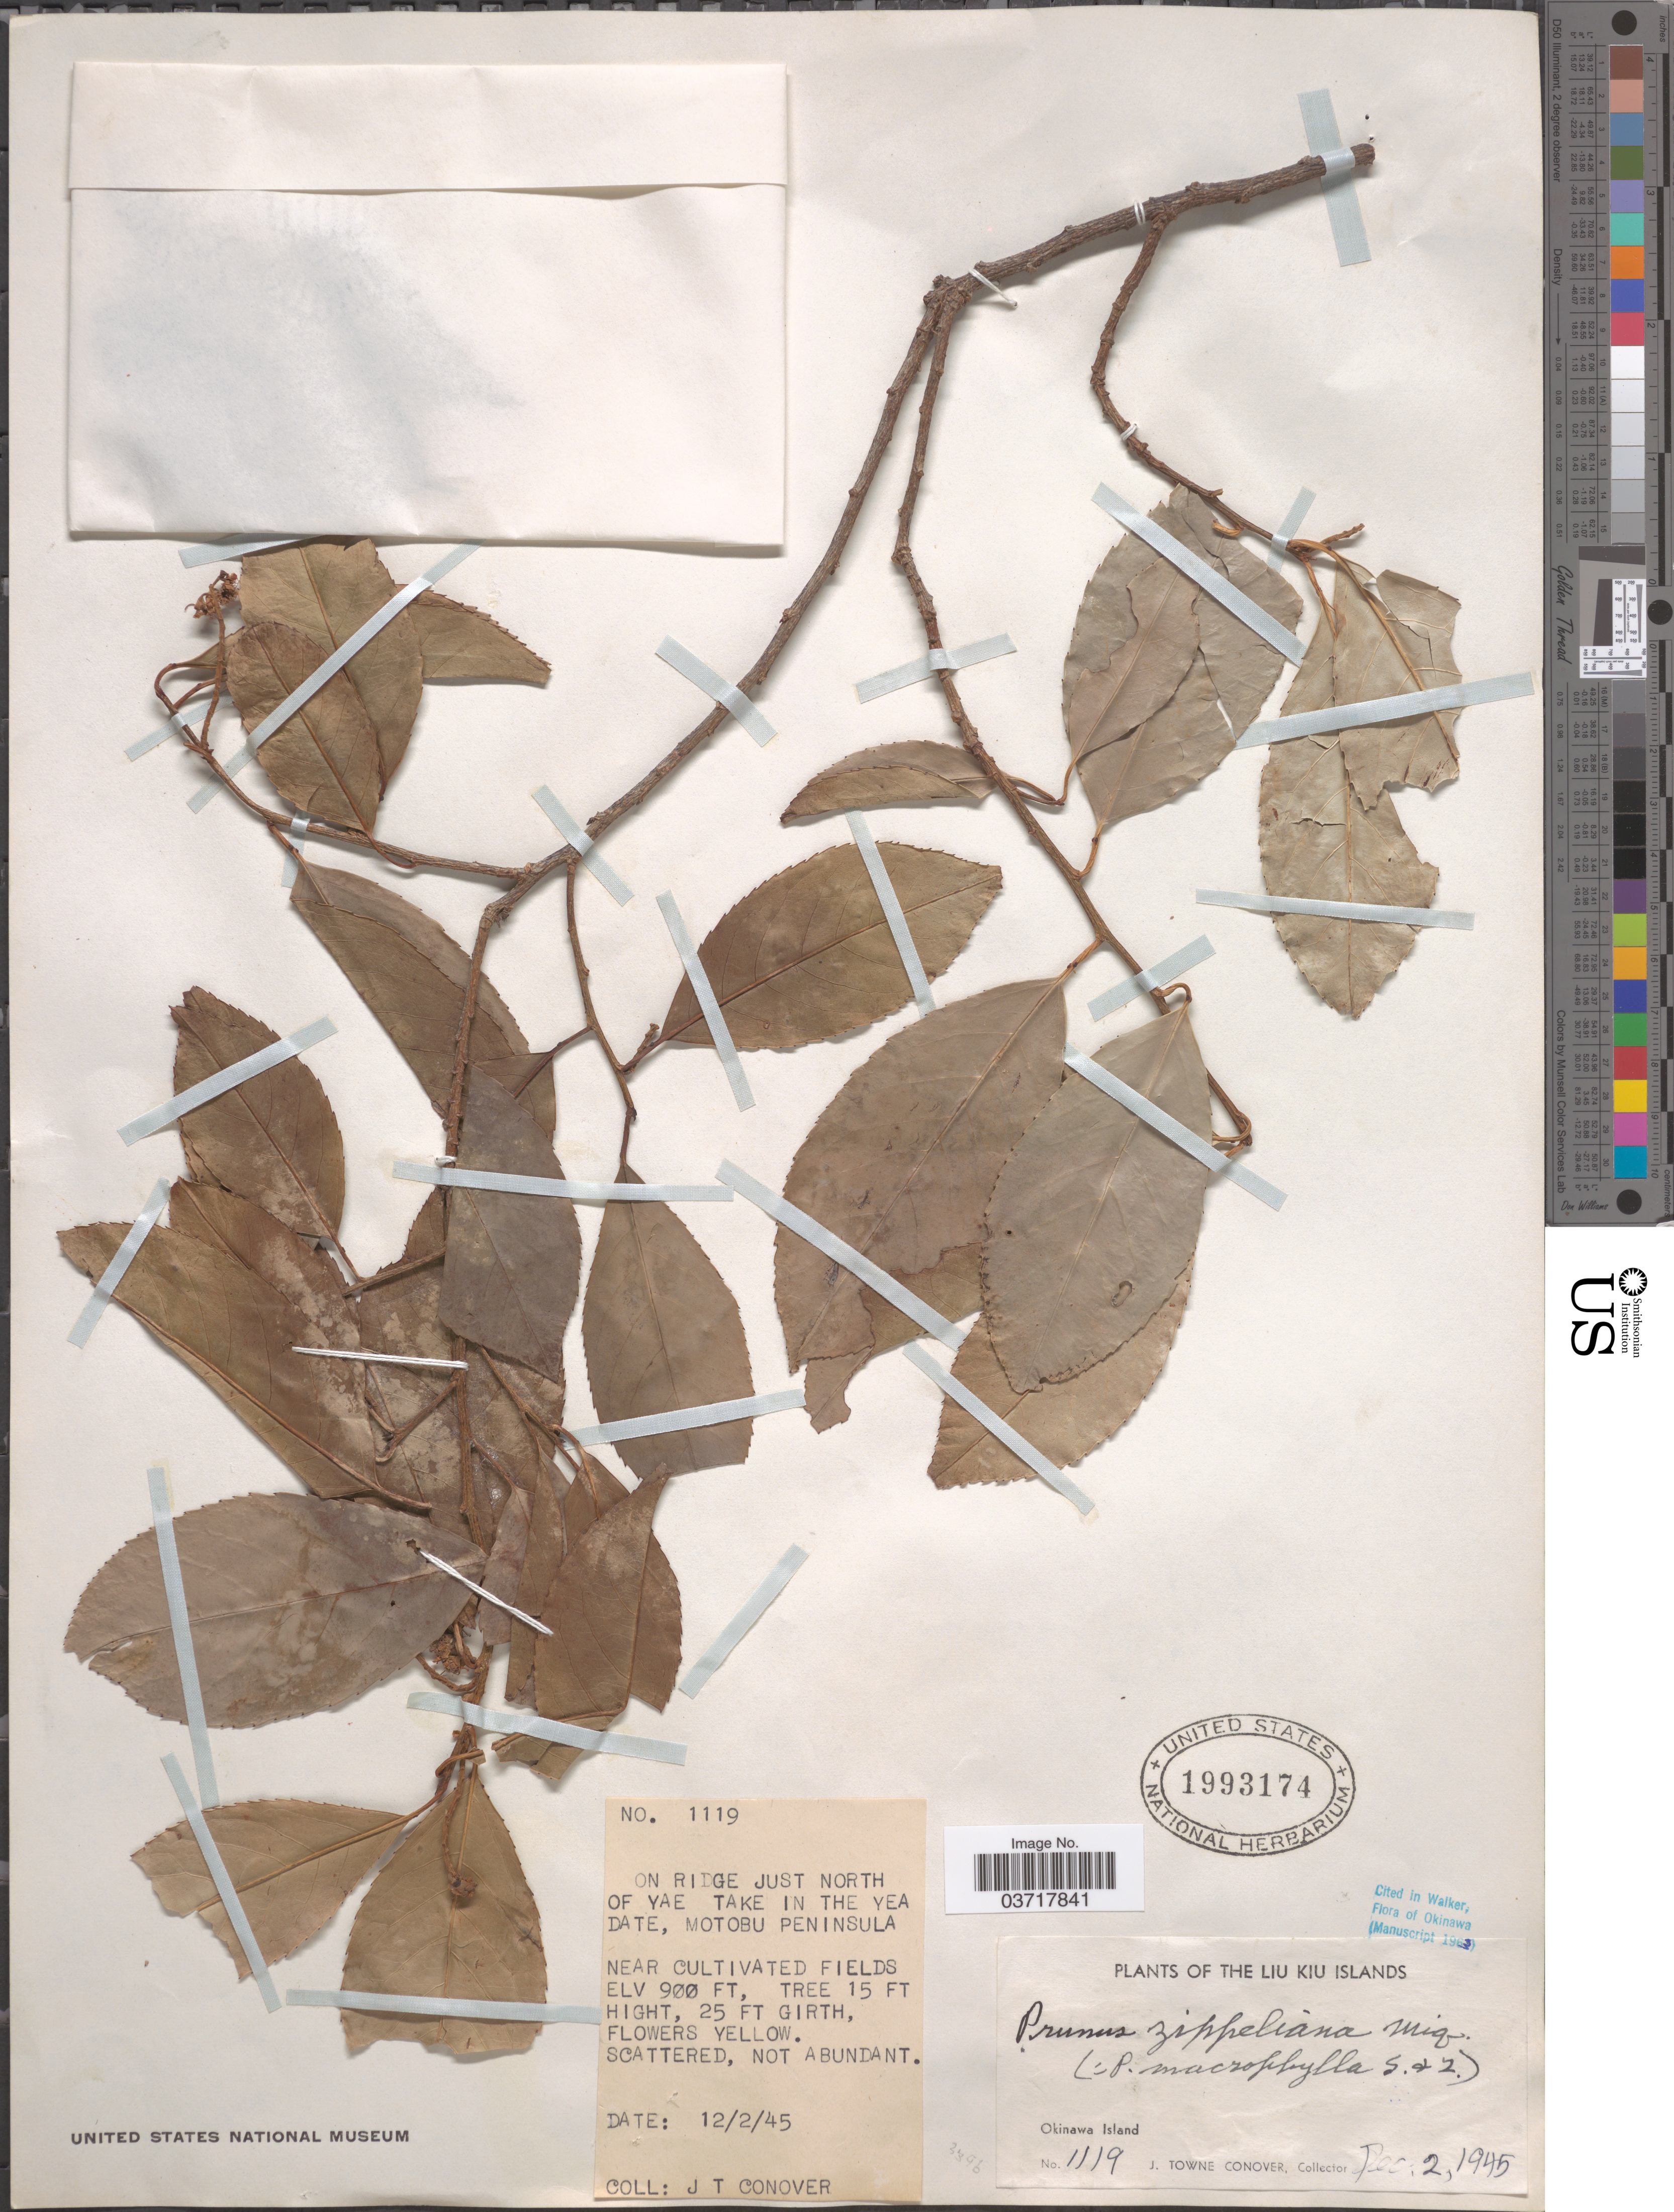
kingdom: Plantae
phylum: Tracheophyta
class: Magnoliopsida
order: Rosales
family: Rosaceae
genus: Prunus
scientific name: Prunus macrophylla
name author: Poir.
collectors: J. T. Conover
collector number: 1119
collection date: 1945-12-02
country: Japan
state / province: Okinawa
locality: The Liu Kiu Islands. Okinawa Island. On ridge just north of Yae, on the Yea Date, Motobu Peninsula.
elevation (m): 274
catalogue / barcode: US 1993174